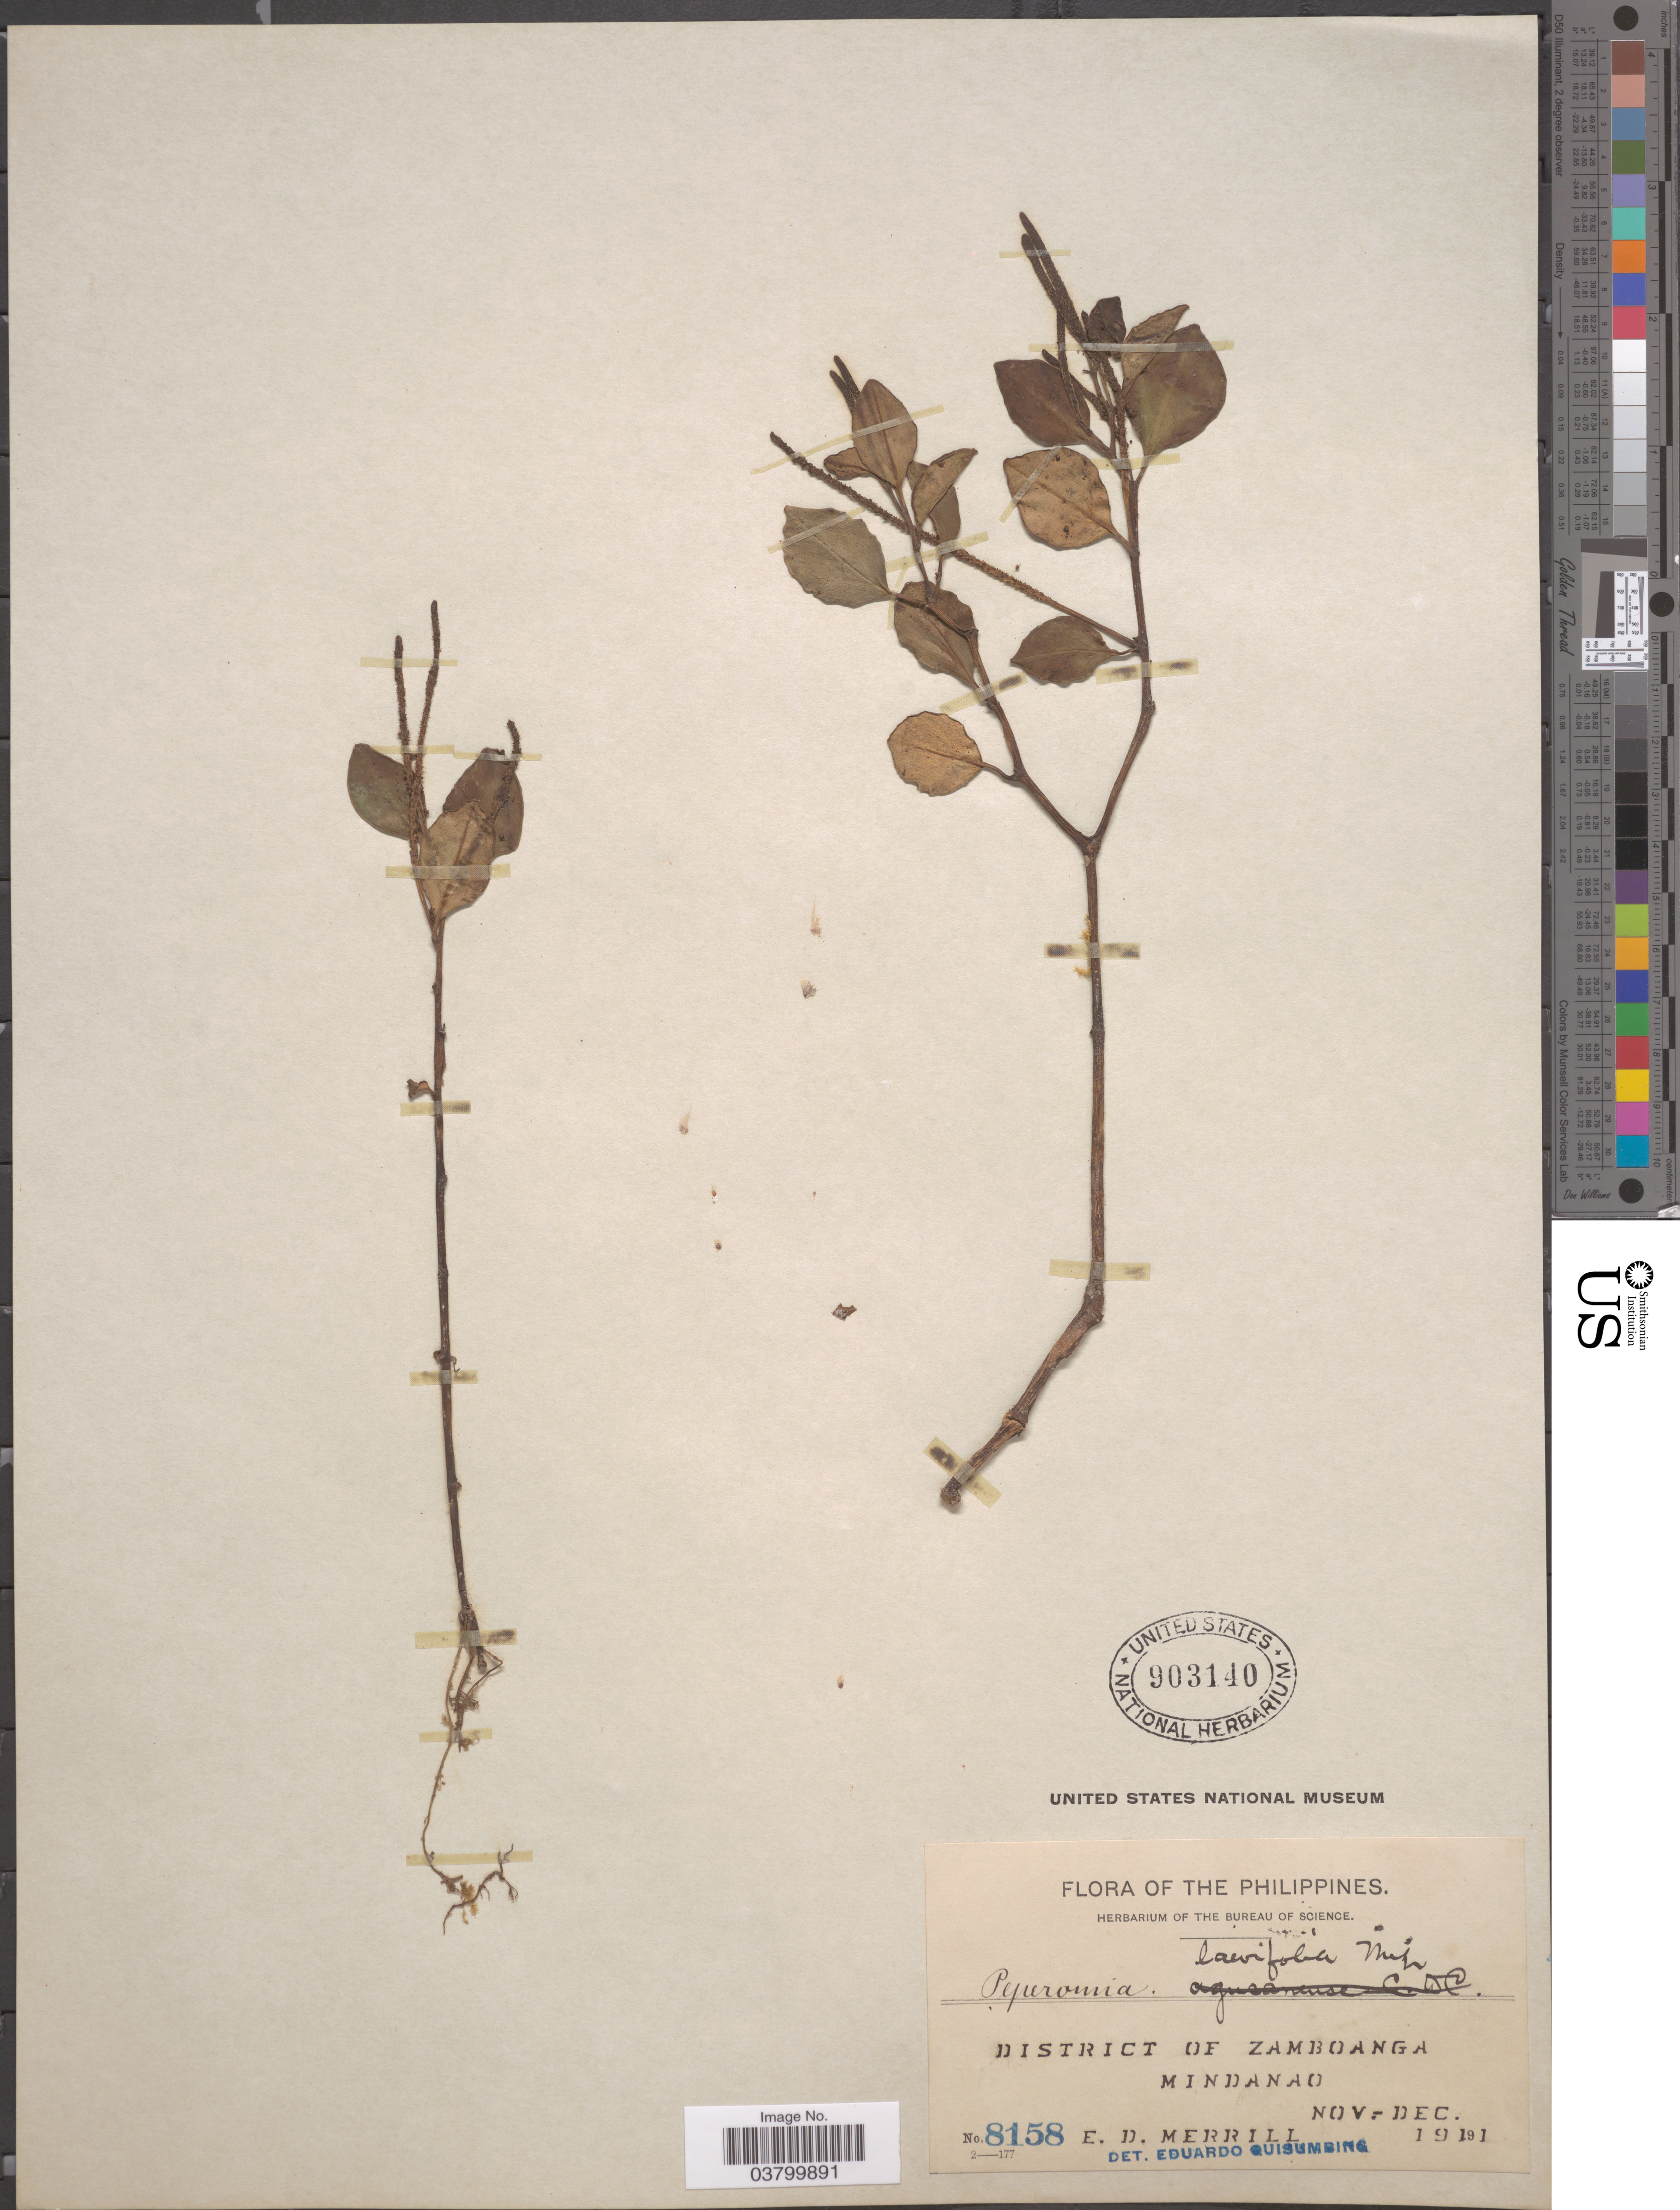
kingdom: Plantae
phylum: Tracheophyta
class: Magnoliopsida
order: Piperales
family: Piperaceae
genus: Peperomia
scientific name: Peperomia laevifolia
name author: Miq.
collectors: E. D. Merrill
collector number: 8158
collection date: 1911-11/1911-12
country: Philippines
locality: District of Zamboanga. Mindanao.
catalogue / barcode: US 903140